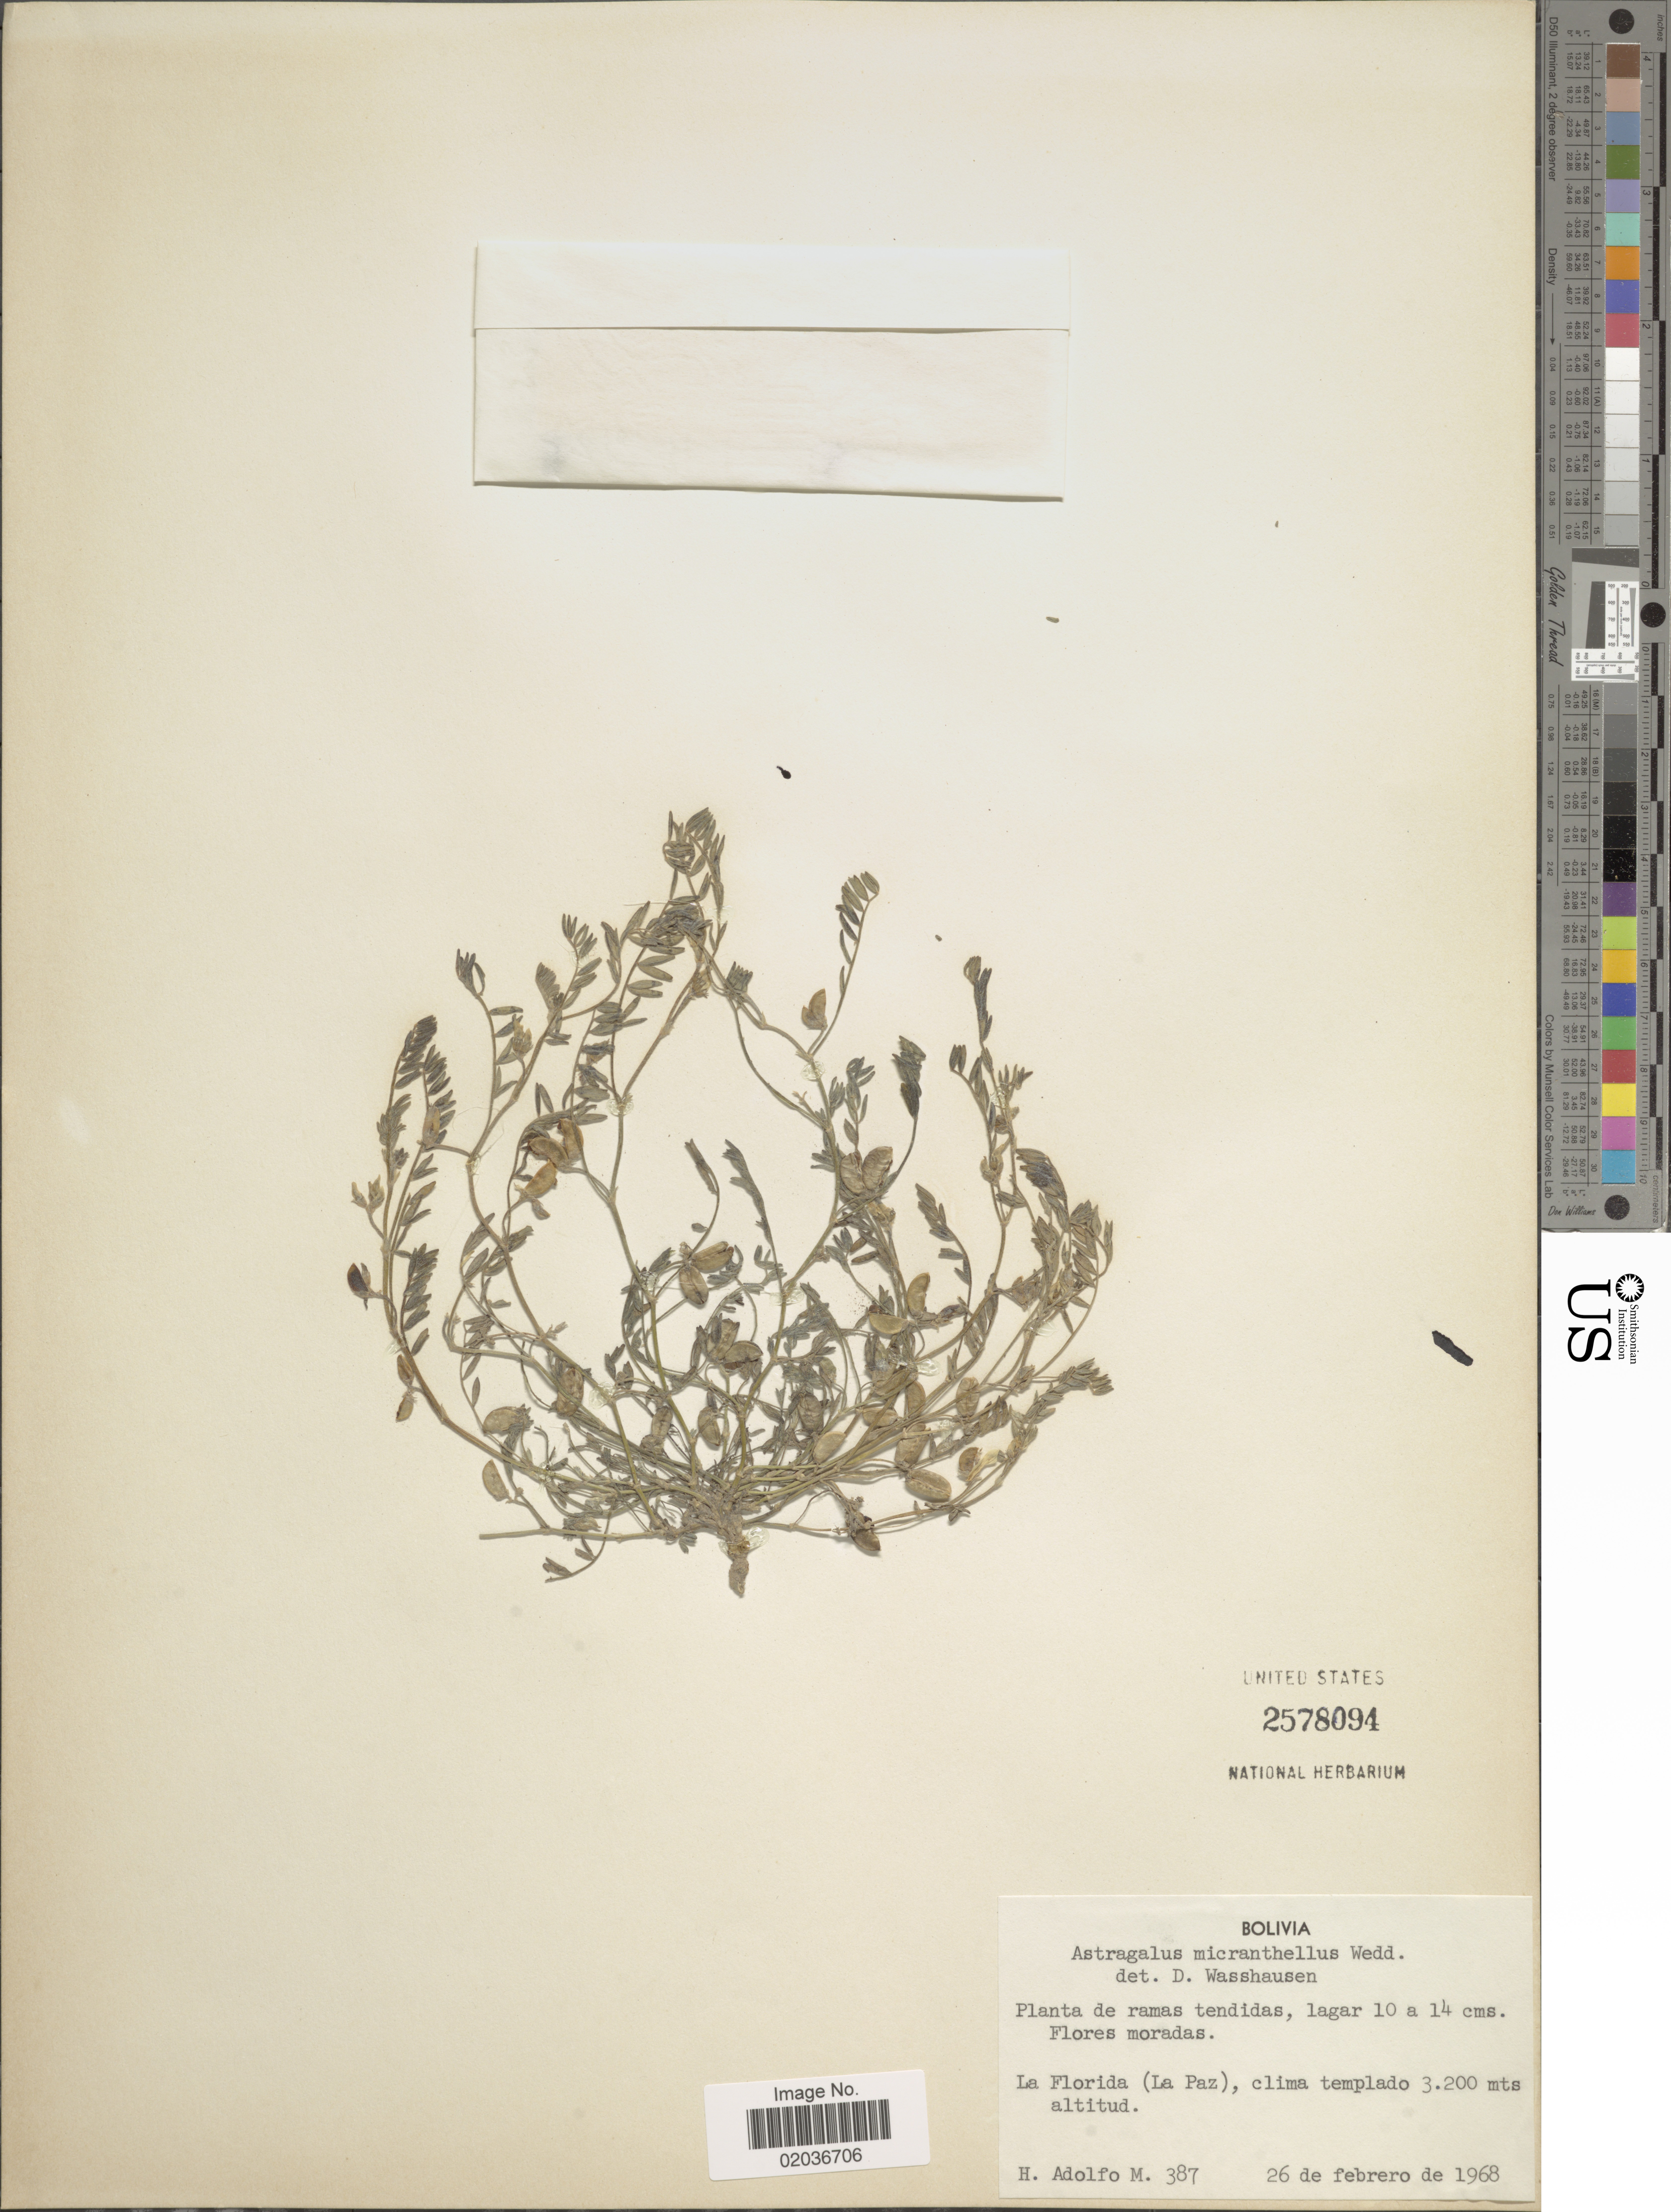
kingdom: Plantae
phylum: Tracheophyta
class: Magnoliopsida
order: Fabales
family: Fabaceae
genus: Astragalus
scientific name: Astragalus micranthellus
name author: Wedd.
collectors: Bro. Adolfo M.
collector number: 387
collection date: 1968-02-26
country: Bolivia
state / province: La Paz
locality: La Florida (La Paz)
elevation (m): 3200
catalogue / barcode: US 2578094